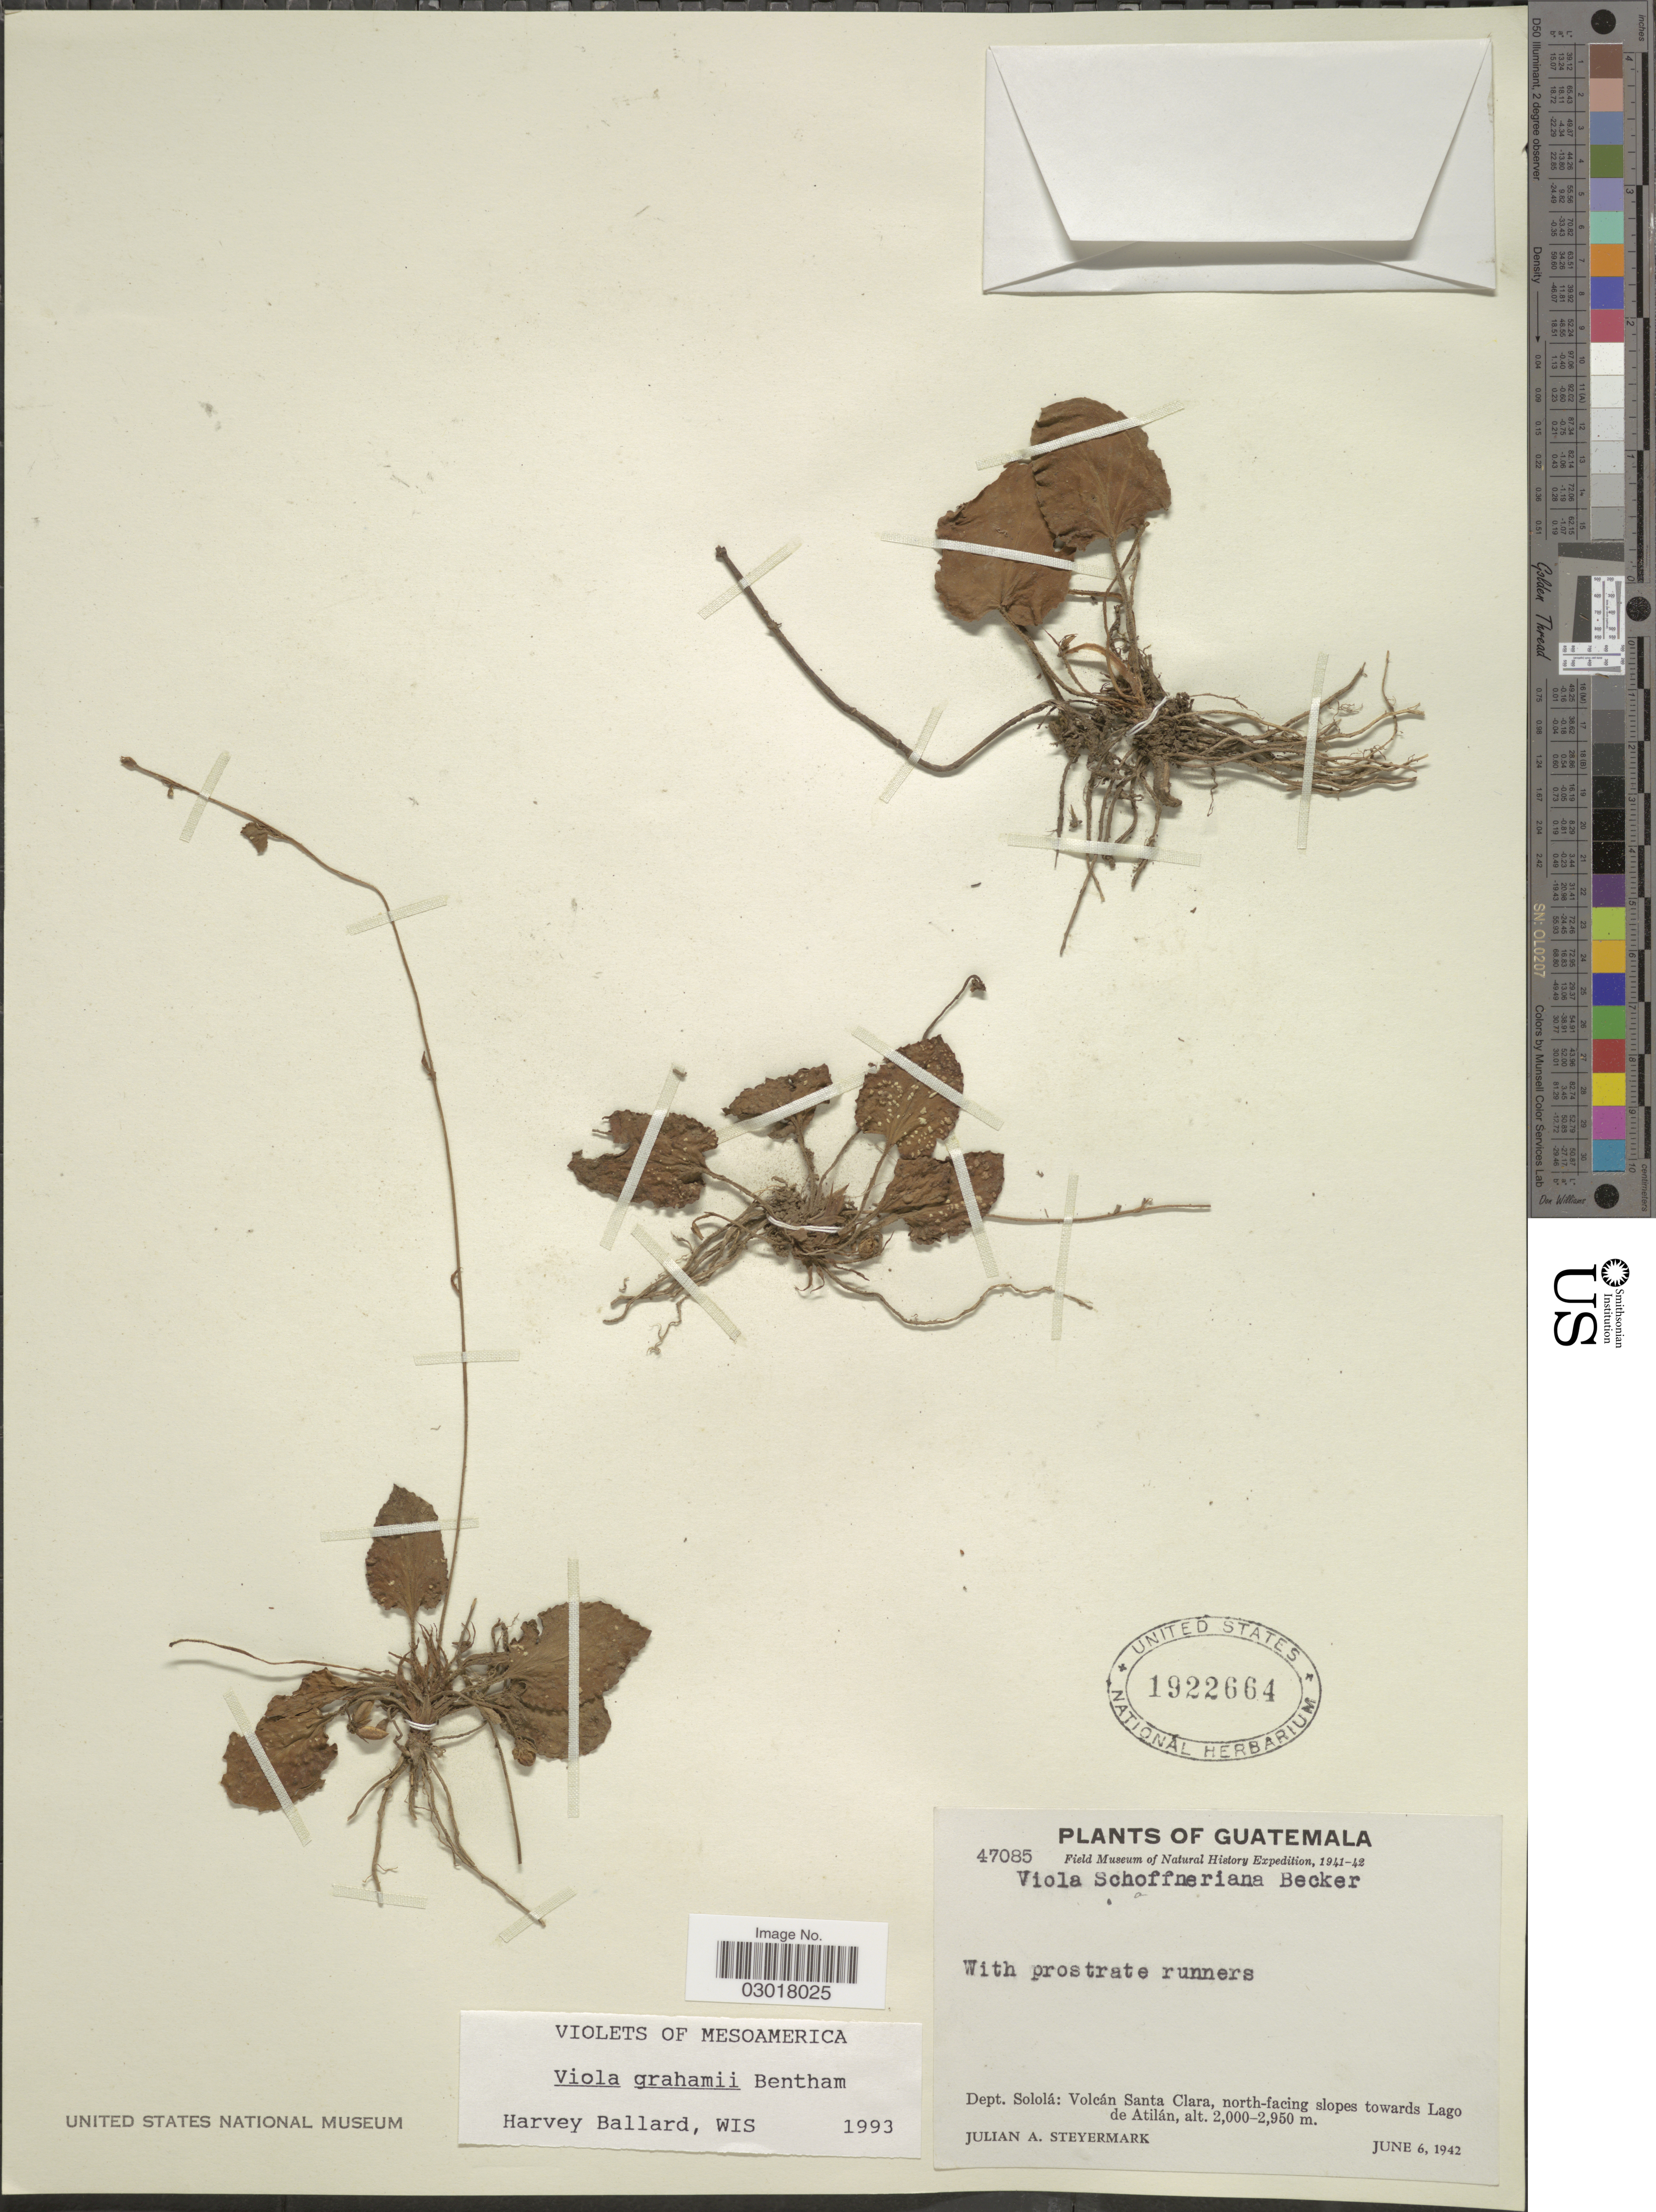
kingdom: Plantae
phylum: Tracheophyta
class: Magnoliopsida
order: Malpighiales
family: Violaceae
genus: Viola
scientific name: Viola grahamii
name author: Benth.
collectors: J. Steyermark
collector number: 47085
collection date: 1942-06-06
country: Guatemala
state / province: Sololá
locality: Dept. Sololá: Volcán Santa Clara, north-facing slopes towards Lago de Atilán.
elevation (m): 2000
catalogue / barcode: US 1922664